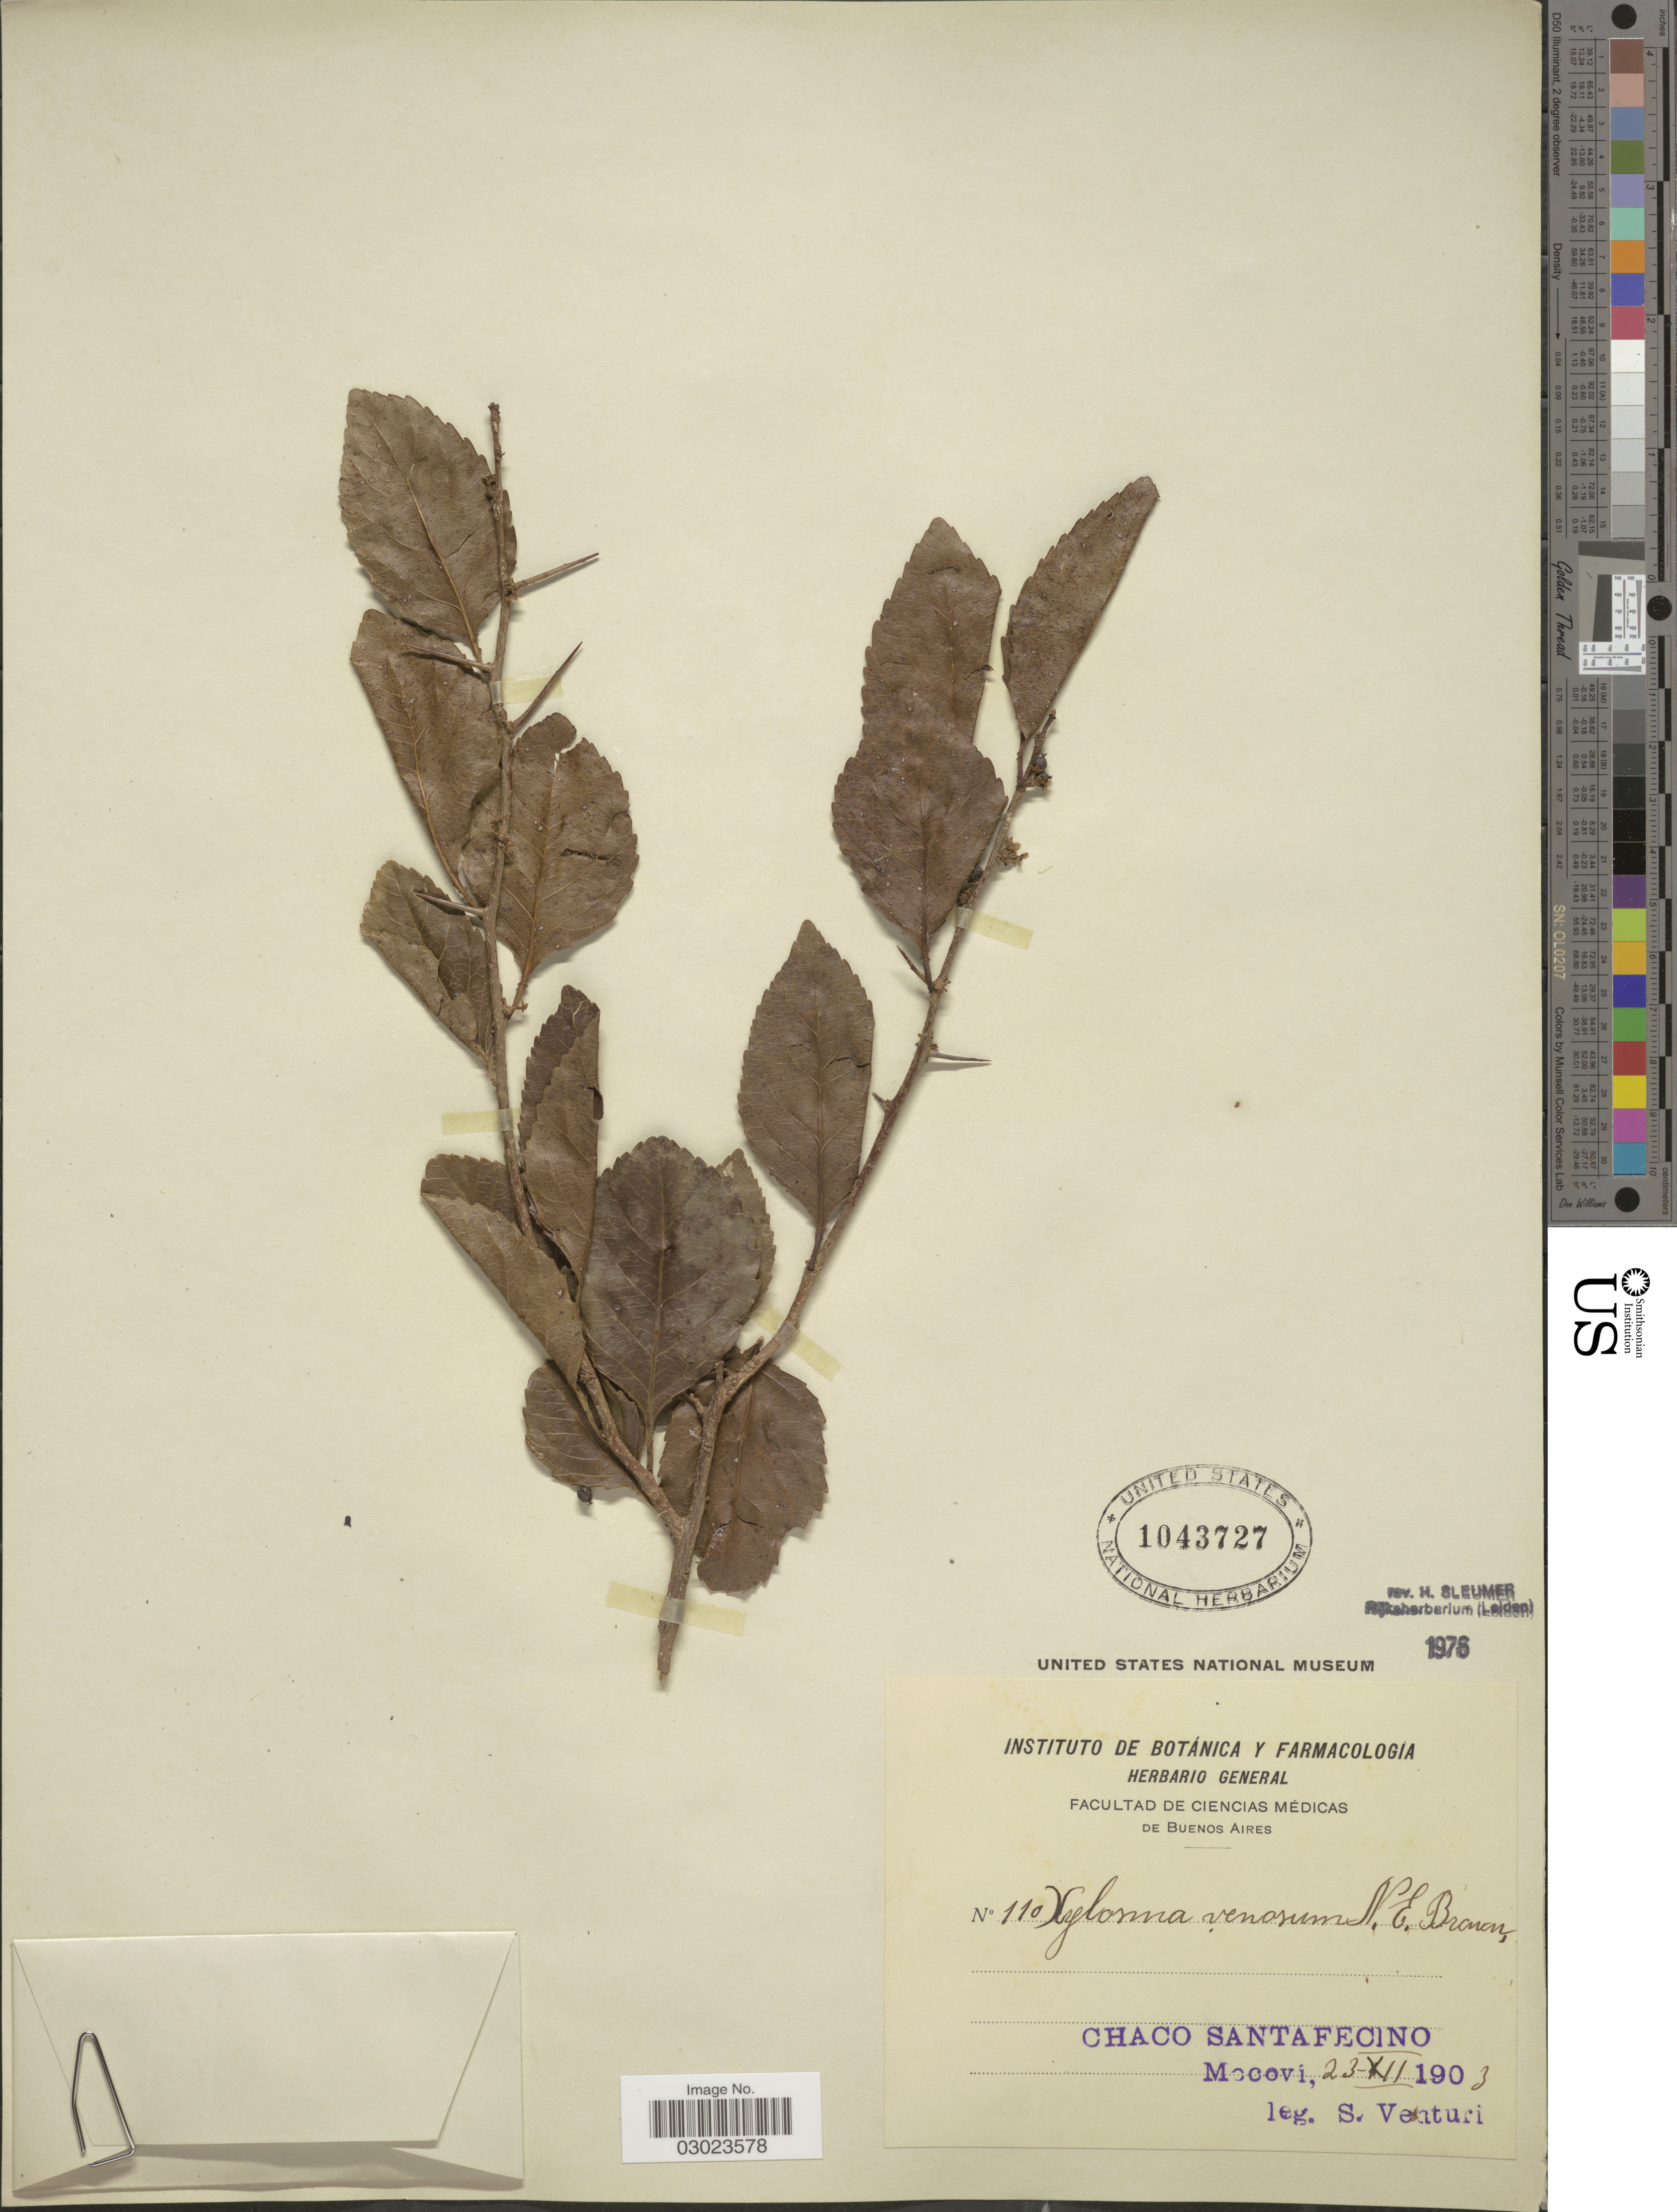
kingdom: Plantae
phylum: Tracheophyta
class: Magnoliopsida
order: Malpighiales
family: Salicaceae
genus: Xylosma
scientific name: Xylosma venosa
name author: N.E. Br.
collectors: S. Venturi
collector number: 110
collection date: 1903-12-23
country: Argentina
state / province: Chaco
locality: Chaco, Santafecino, Mocovi.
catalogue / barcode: US 1043727